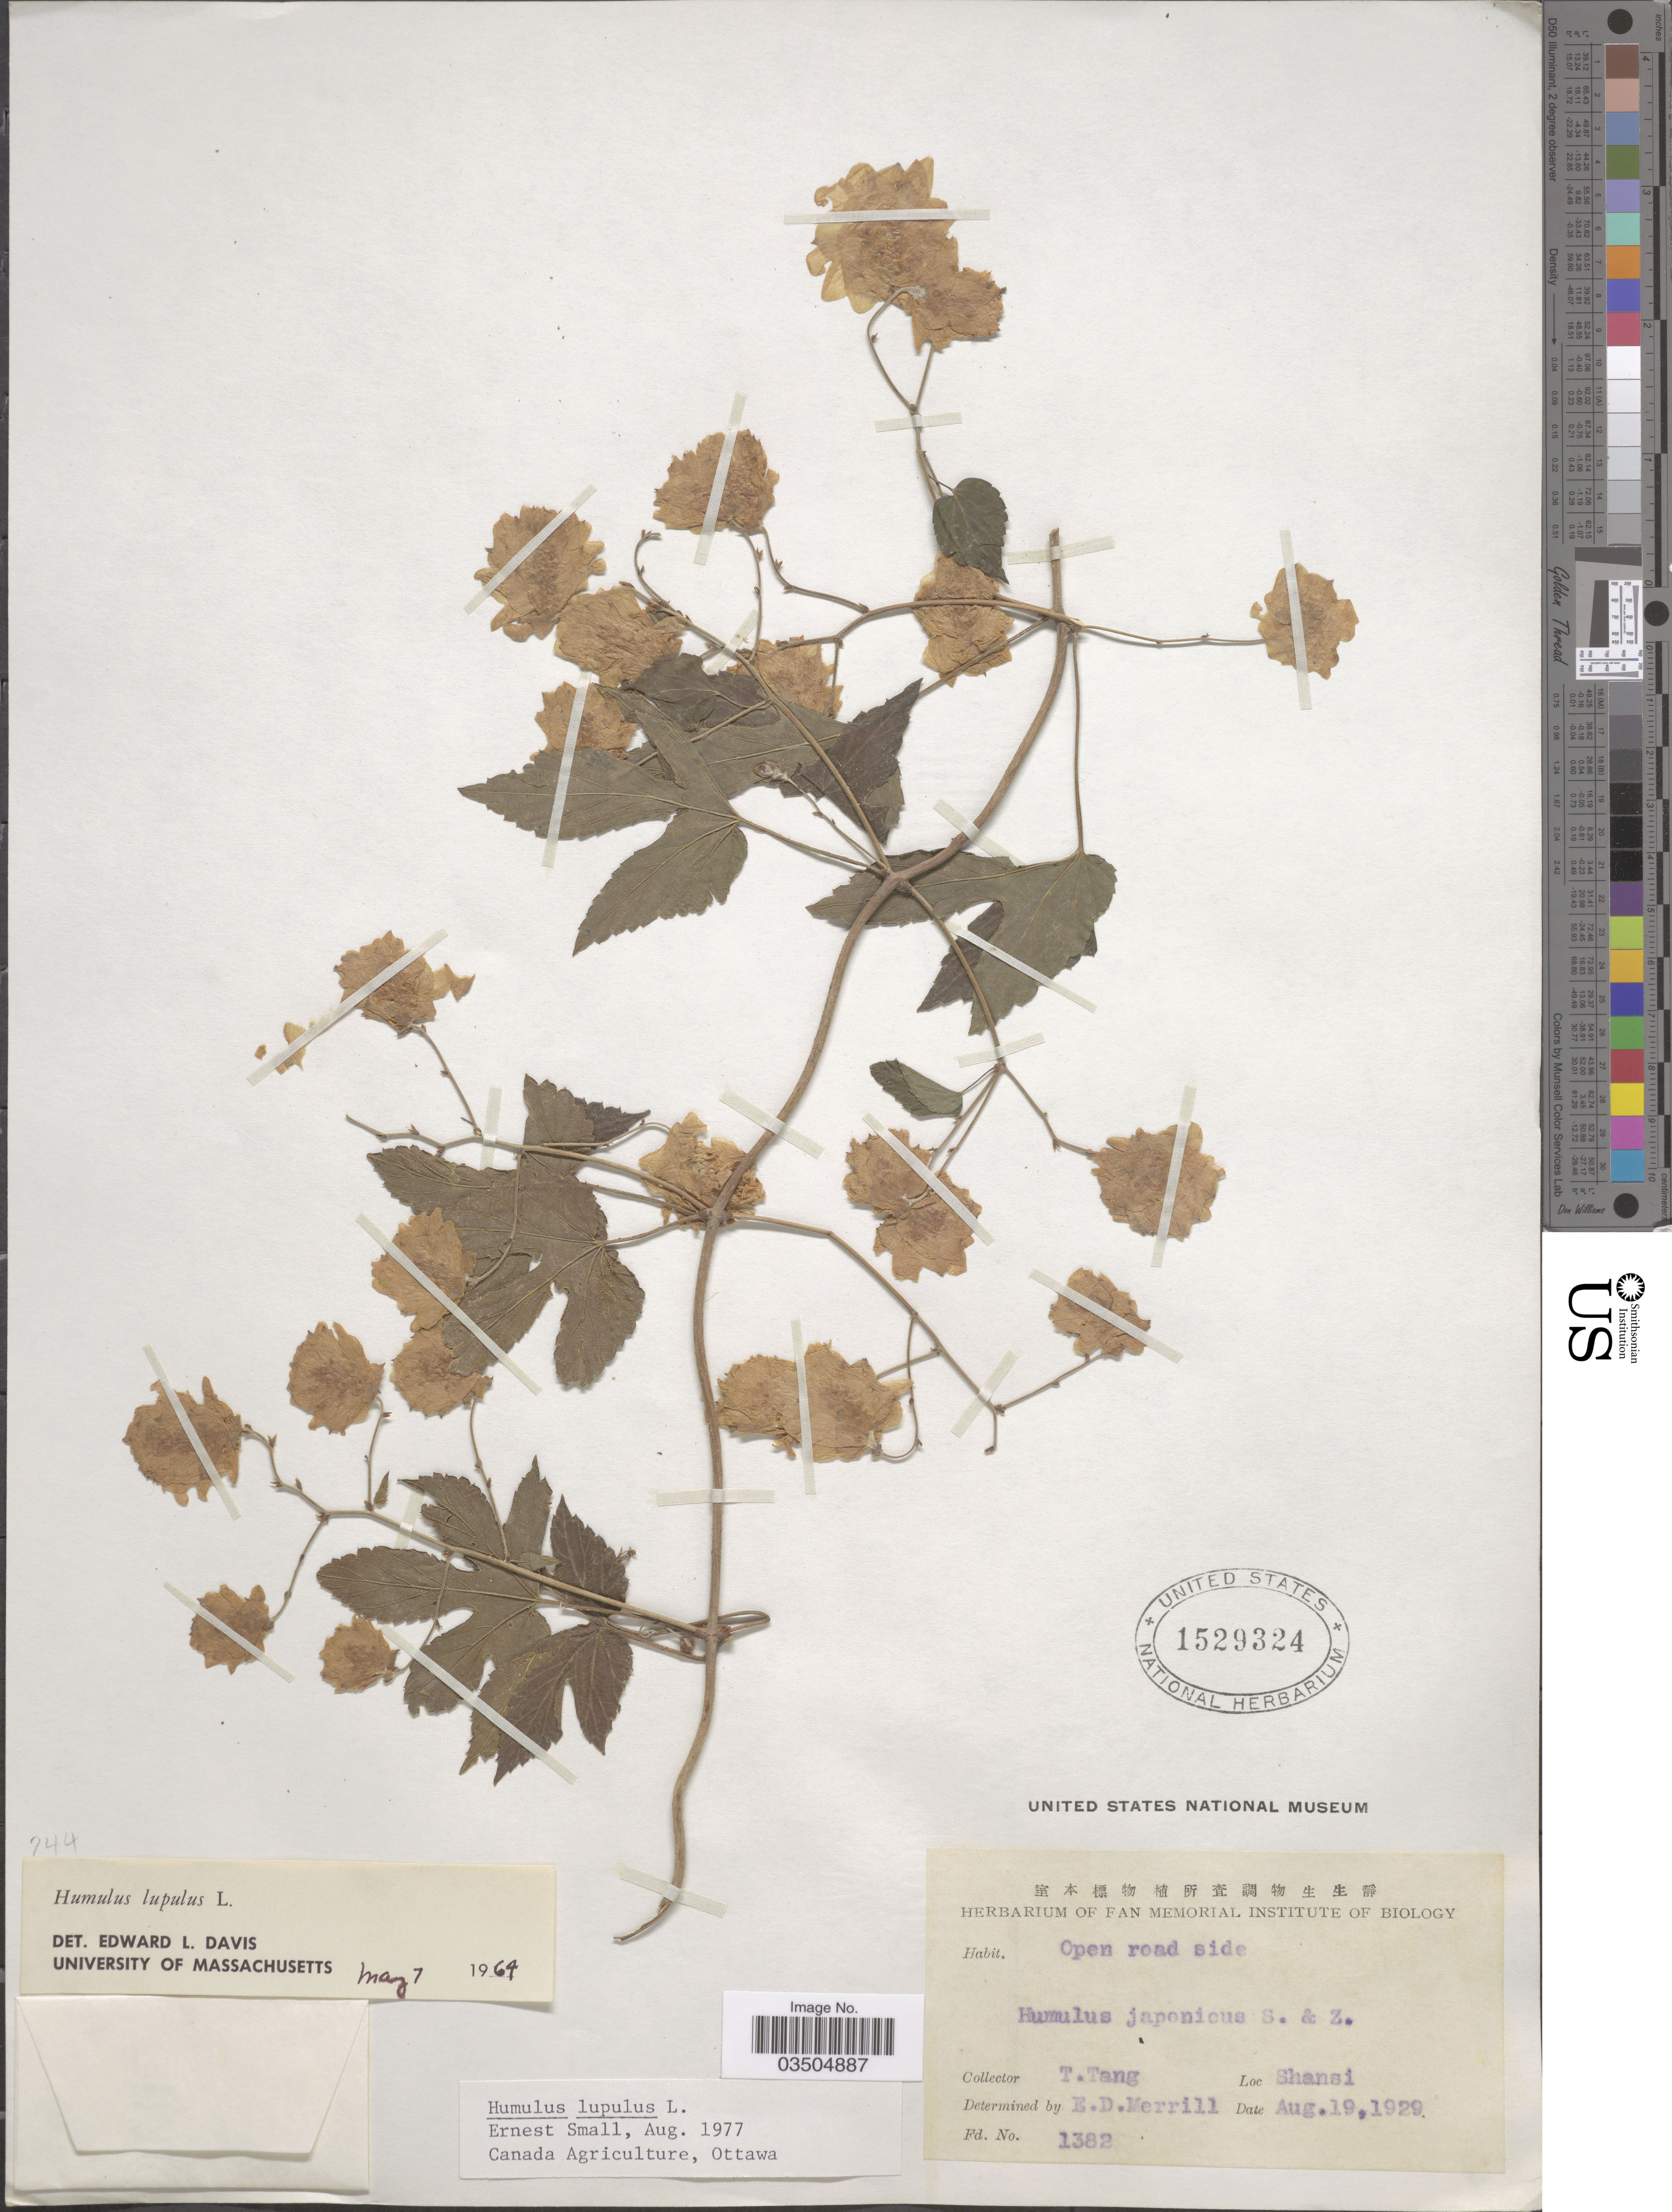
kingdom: Plantae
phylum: Tracheophyta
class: Magnoliopsida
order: Rosales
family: Cannabaceae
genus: Humulus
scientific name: Humulus lupulus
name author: L.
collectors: T. Tang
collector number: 1382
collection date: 1929-08-19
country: China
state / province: Shanxi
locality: Shansi.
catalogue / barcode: US 1529324